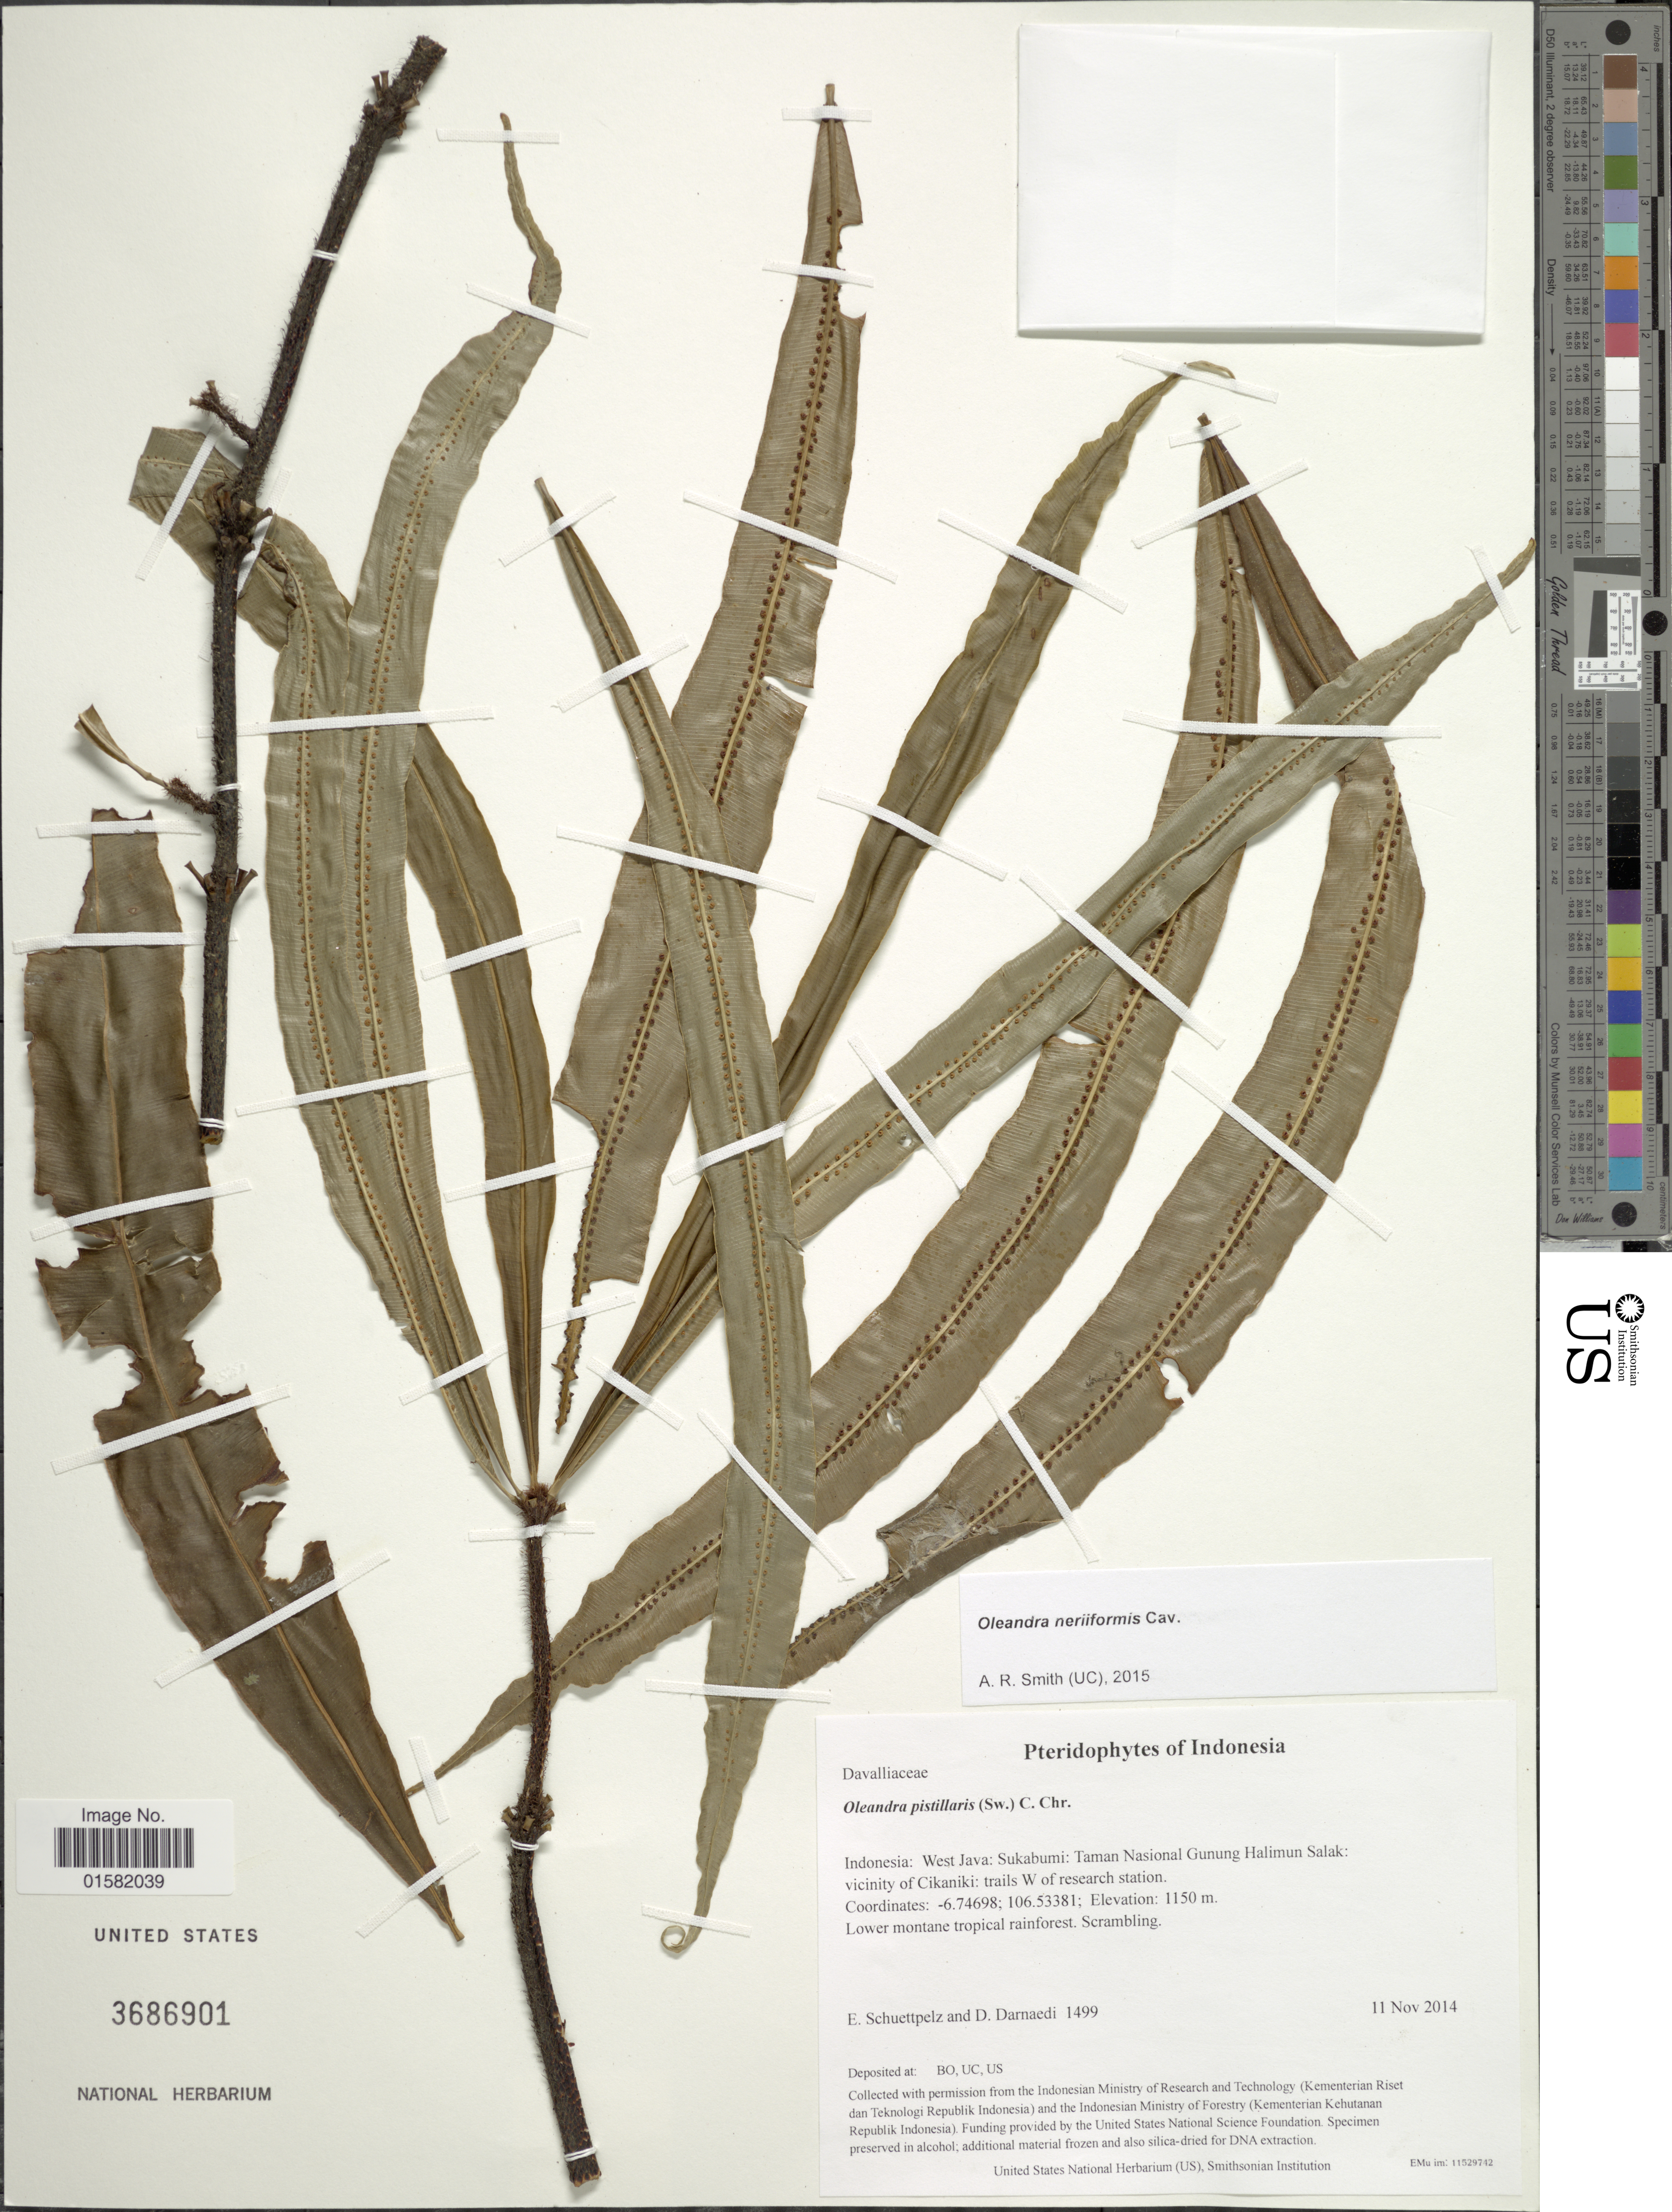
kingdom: Plantae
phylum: Tracheophyta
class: Polypodiopsida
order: Polypodiales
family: Oleandraceae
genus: Oleandra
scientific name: Oleandra neriiformis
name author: Cav.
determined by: Smith, Alan R., (UC)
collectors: E. Schuettpelz & D. Darnaedi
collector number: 1499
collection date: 2014-11-11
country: Indonesia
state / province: Java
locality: Indonesia: West Java: Sukabumi: Taman Nasional Gunung Halimun Salak: vicinity of Cikaniki: trails W of research station.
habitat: Lower montane tropical rainforest.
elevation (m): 1150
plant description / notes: Collected with permission from the Indonesian Ministry of Research and Technology (Kementerian Riset dan Teknologi Republik Indonesia) and the Indonesian Ministry of Forestry (Kementerian Kehutanan Republik Indonesia).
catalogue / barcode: US 3686901